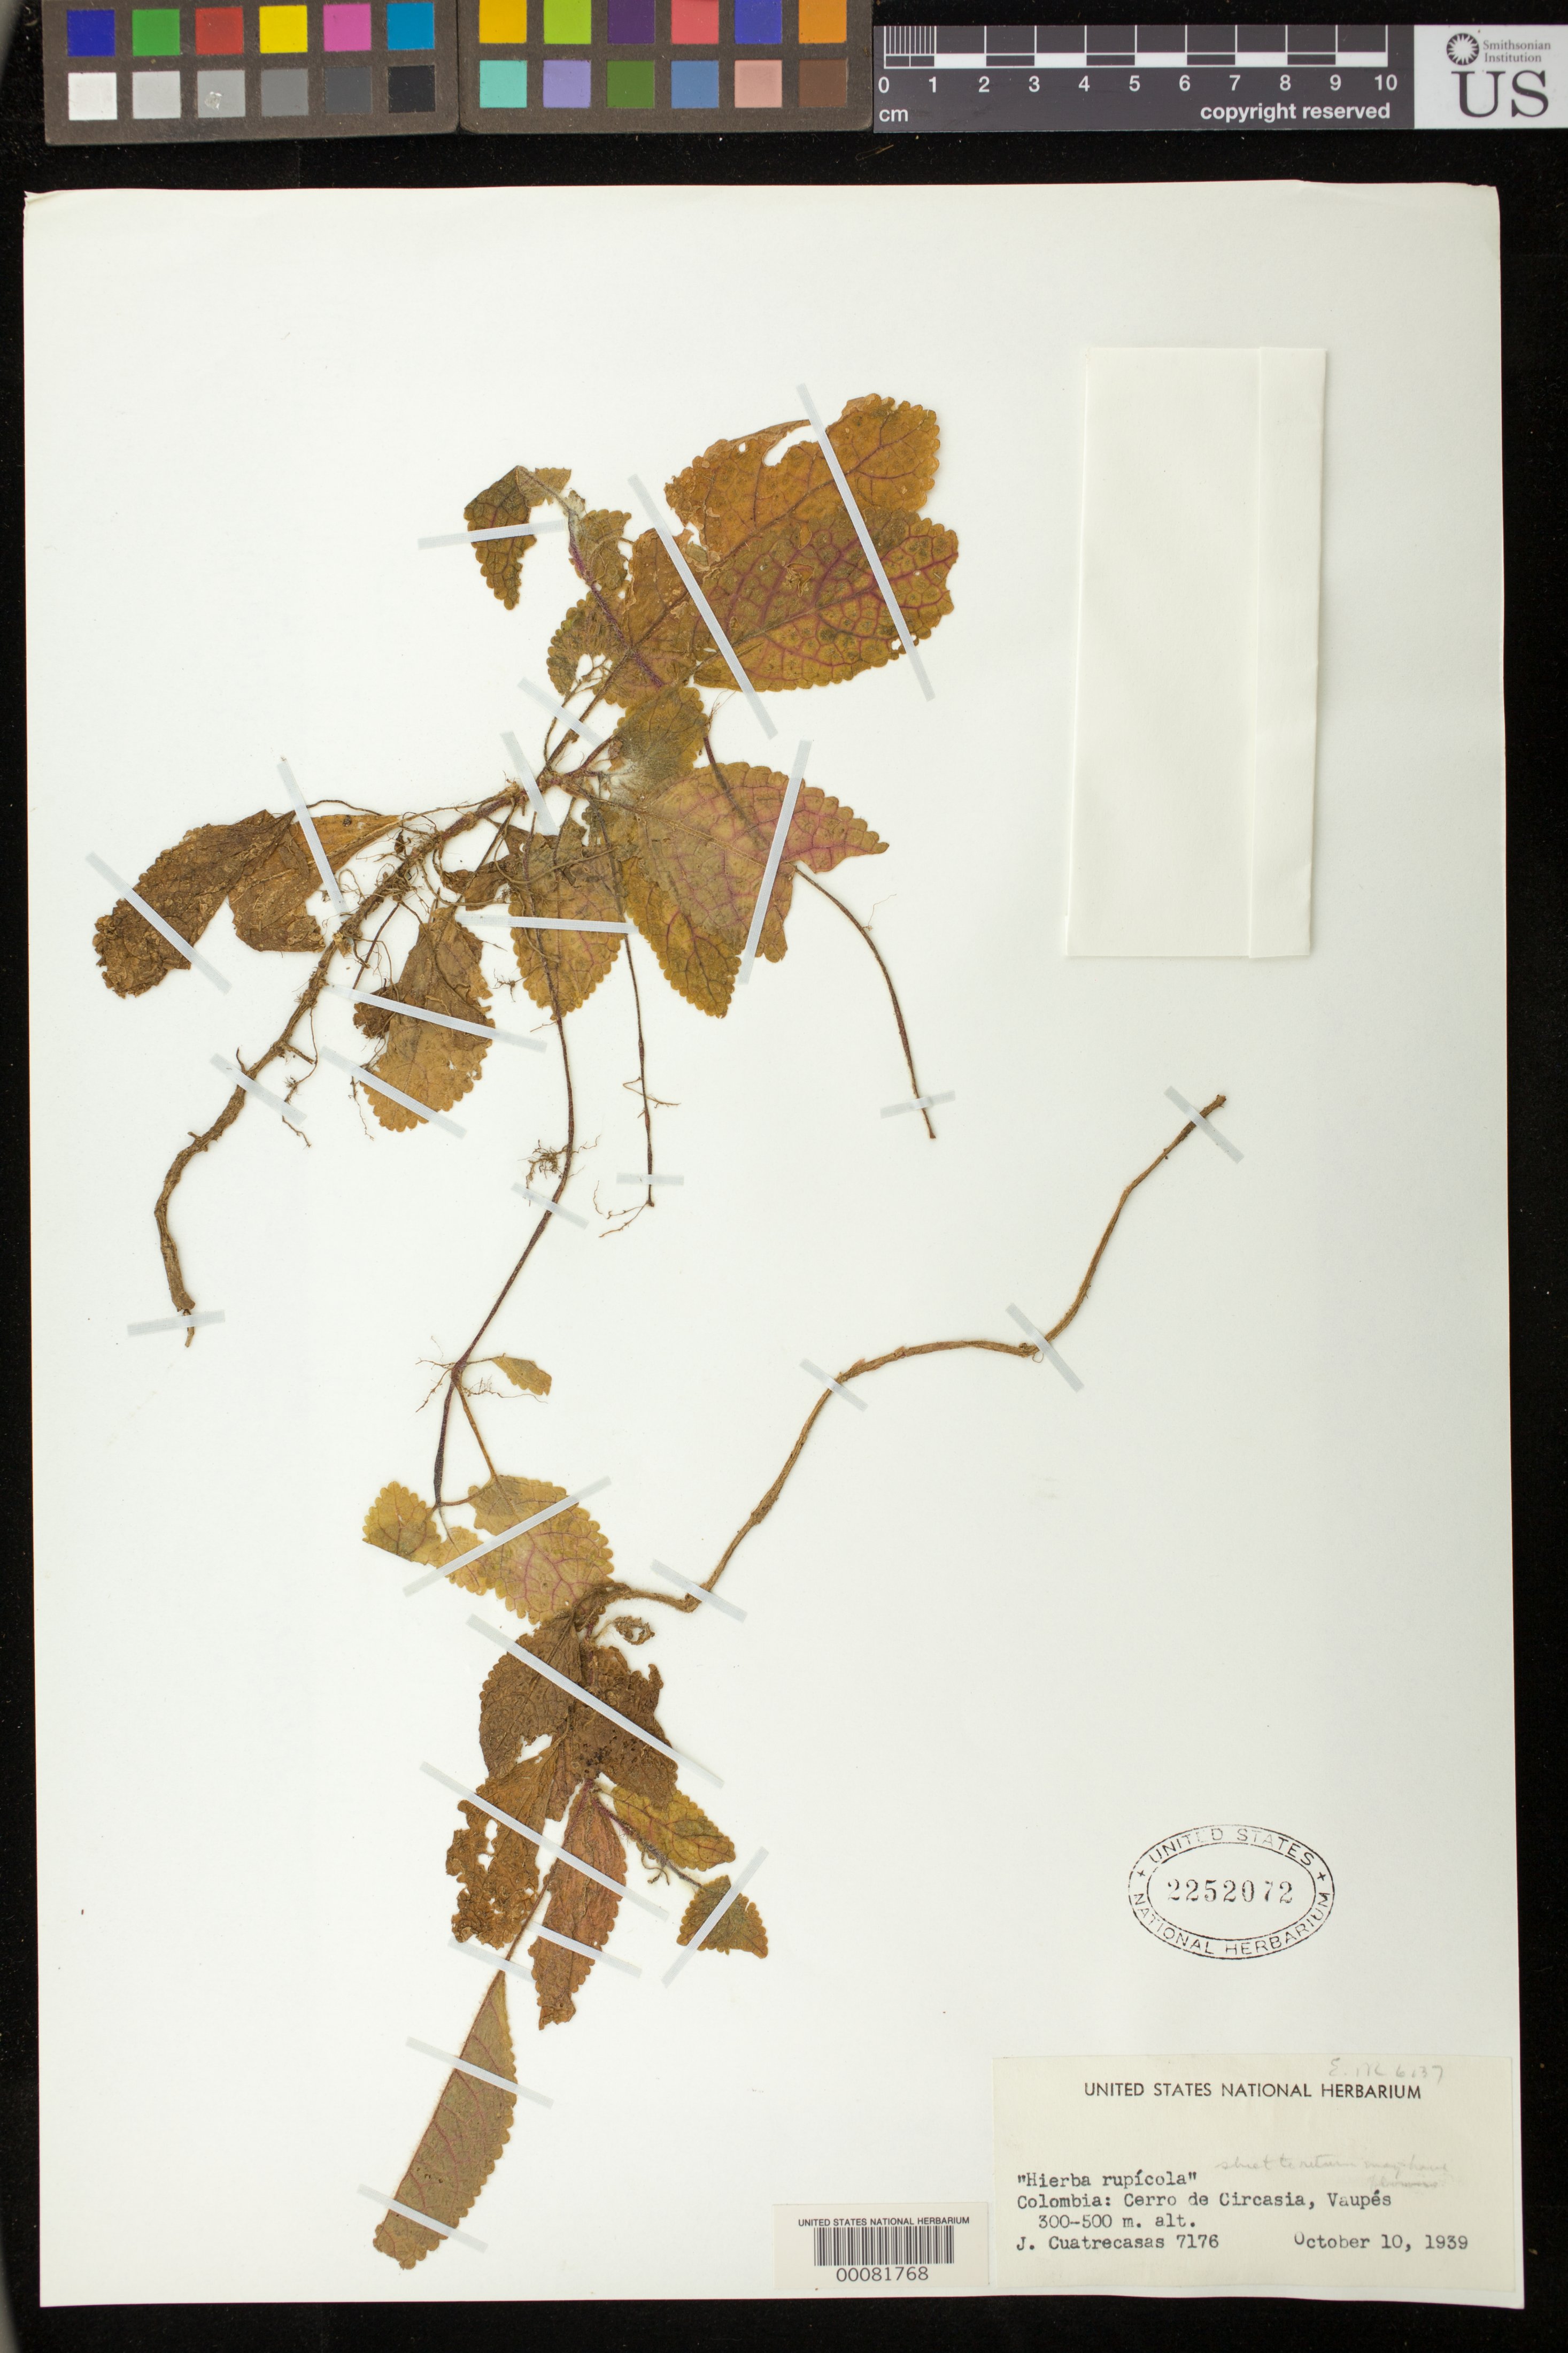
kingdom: Plantae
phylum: Tracheophyta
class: Magnoliopsida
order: Lamiales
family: Gesneriaceae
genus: Episcia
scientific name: Episcia sp.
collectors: J. Cuatrecasas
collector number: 7176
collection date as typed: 10 Oct 1939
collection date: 1939-10-10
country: Colombia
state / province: Vaupés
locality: Cerro de Circasia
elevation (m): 300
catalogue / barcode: US 2252072